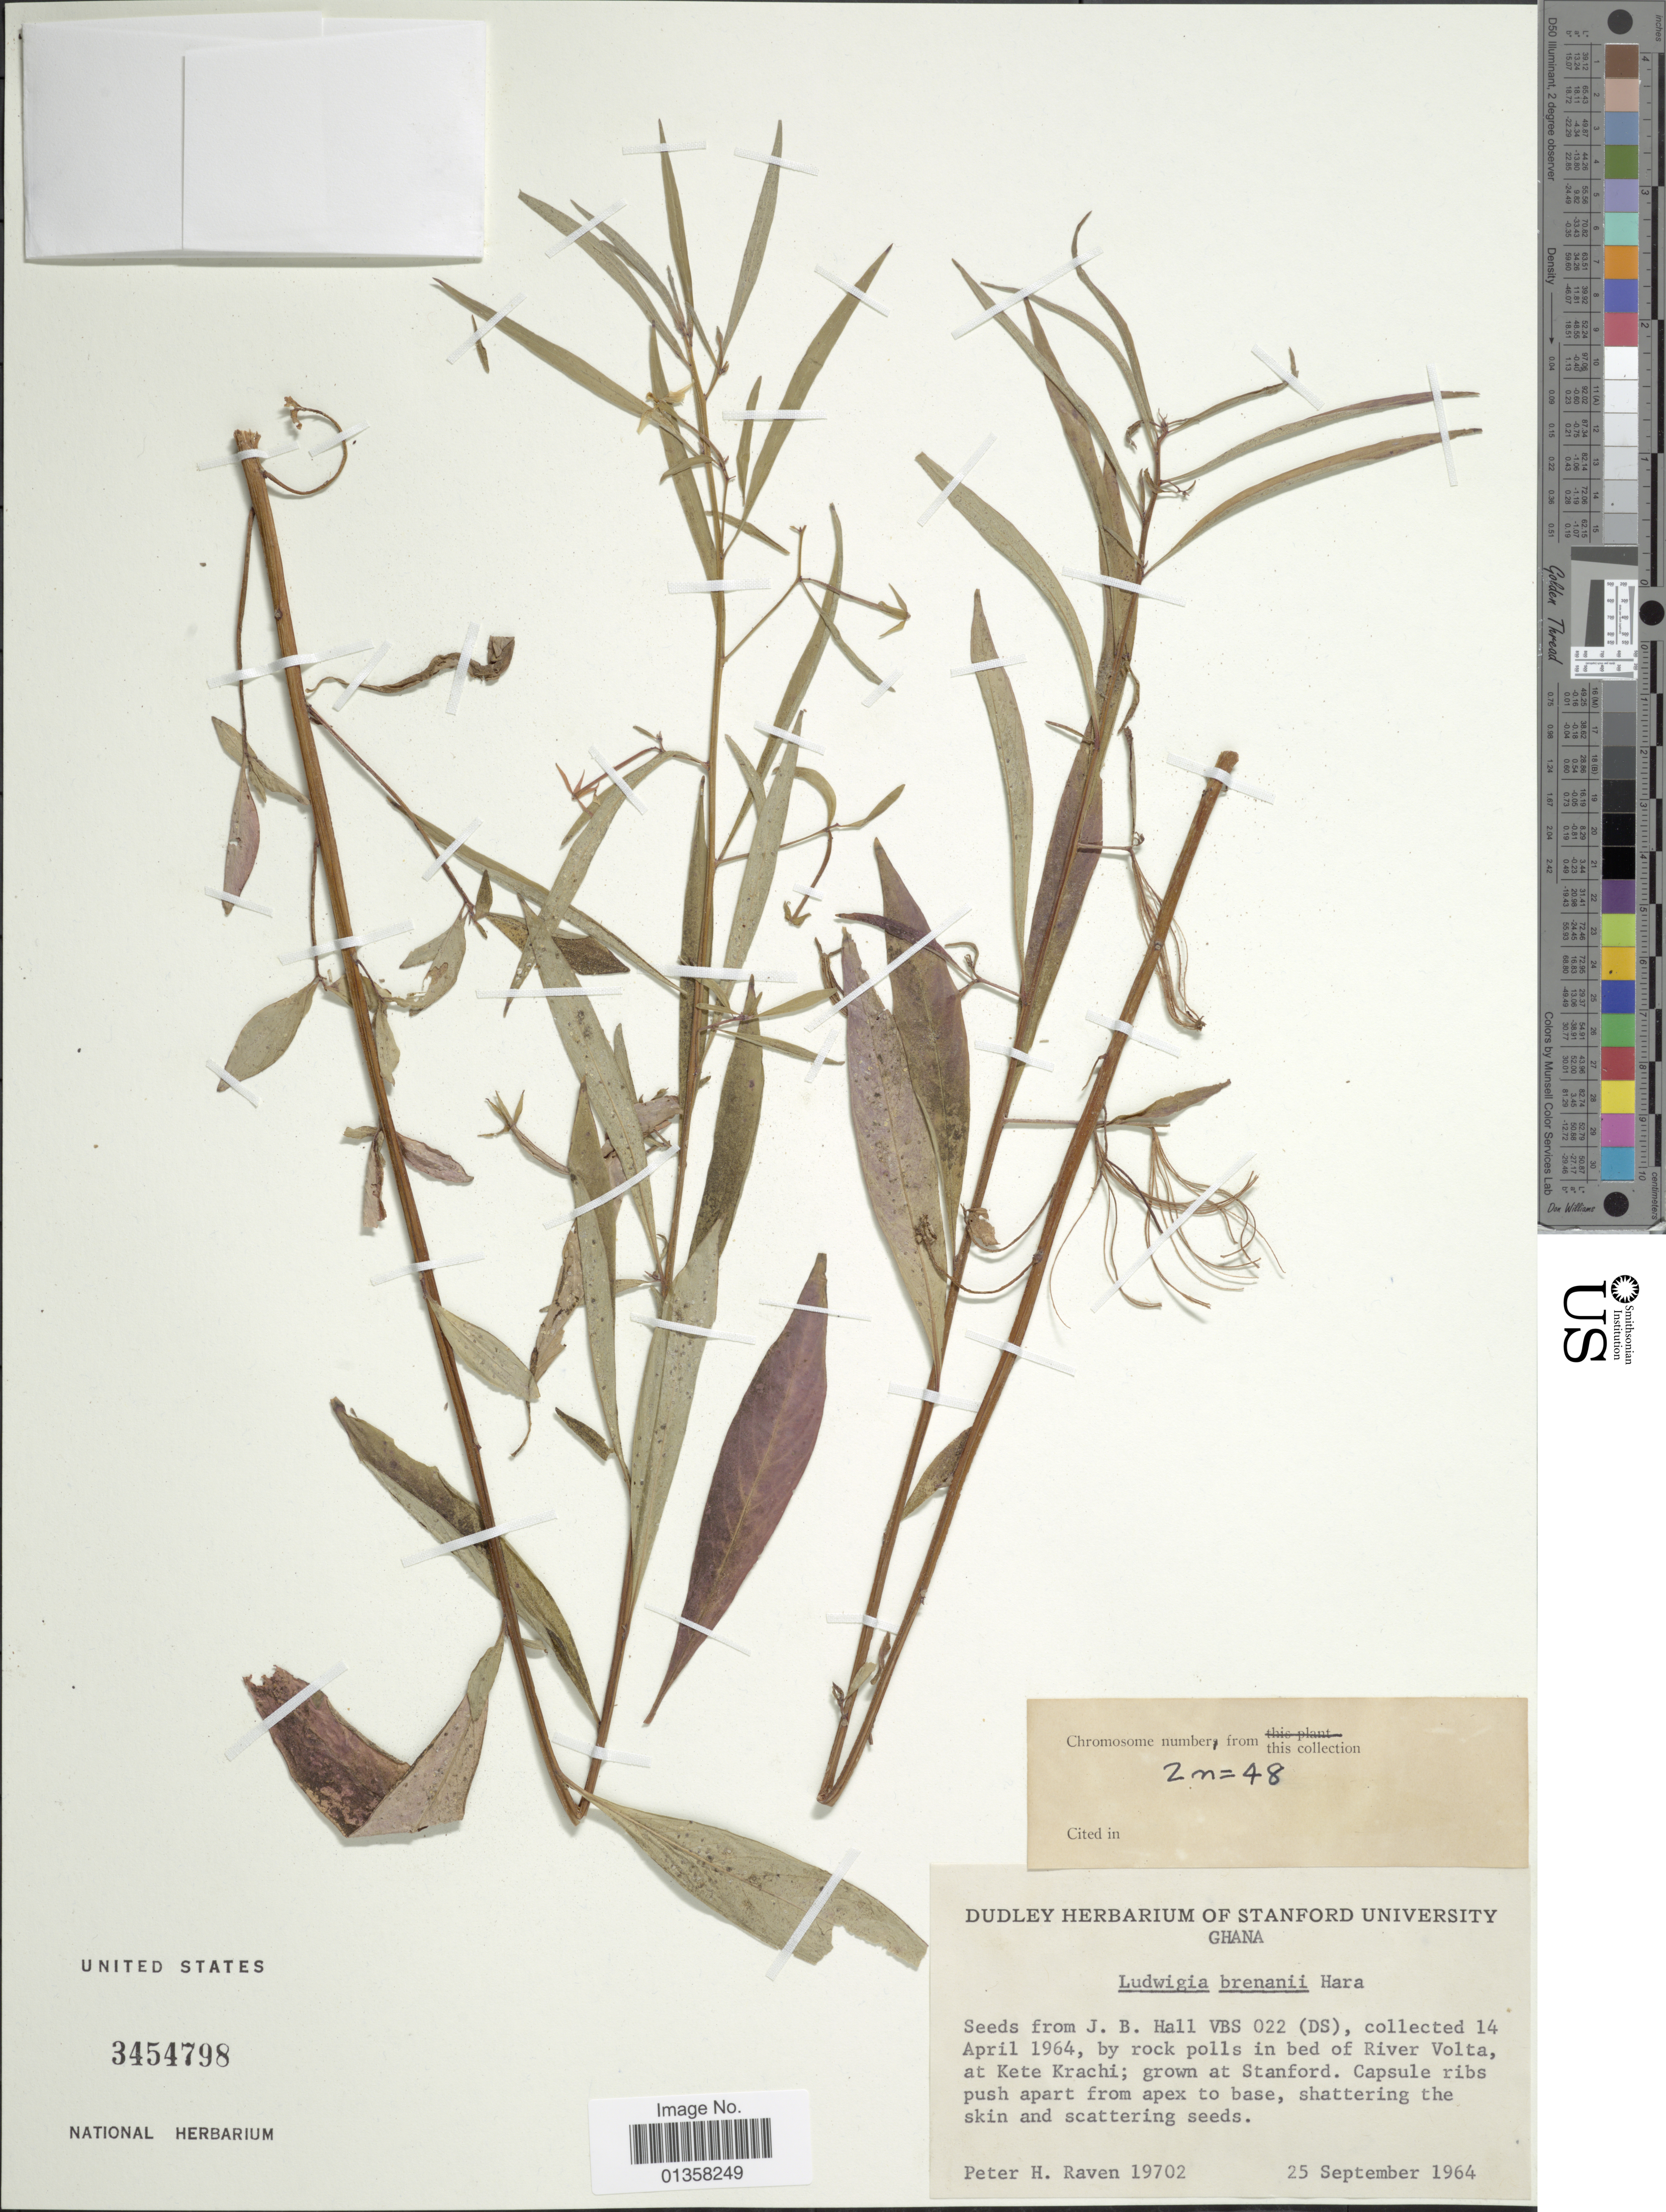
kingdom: Plantae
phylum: Tracheophyta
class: Magnoliopsida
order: Myrtales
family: Onagraceae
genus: Ludwigia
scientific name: Ludwigia brenanii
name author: H. Hara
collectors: P. H. Raven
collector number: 19702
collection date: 1964-09-25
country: United States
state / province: California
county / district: Santa Clara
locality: Stanford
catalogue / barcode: US 3454798